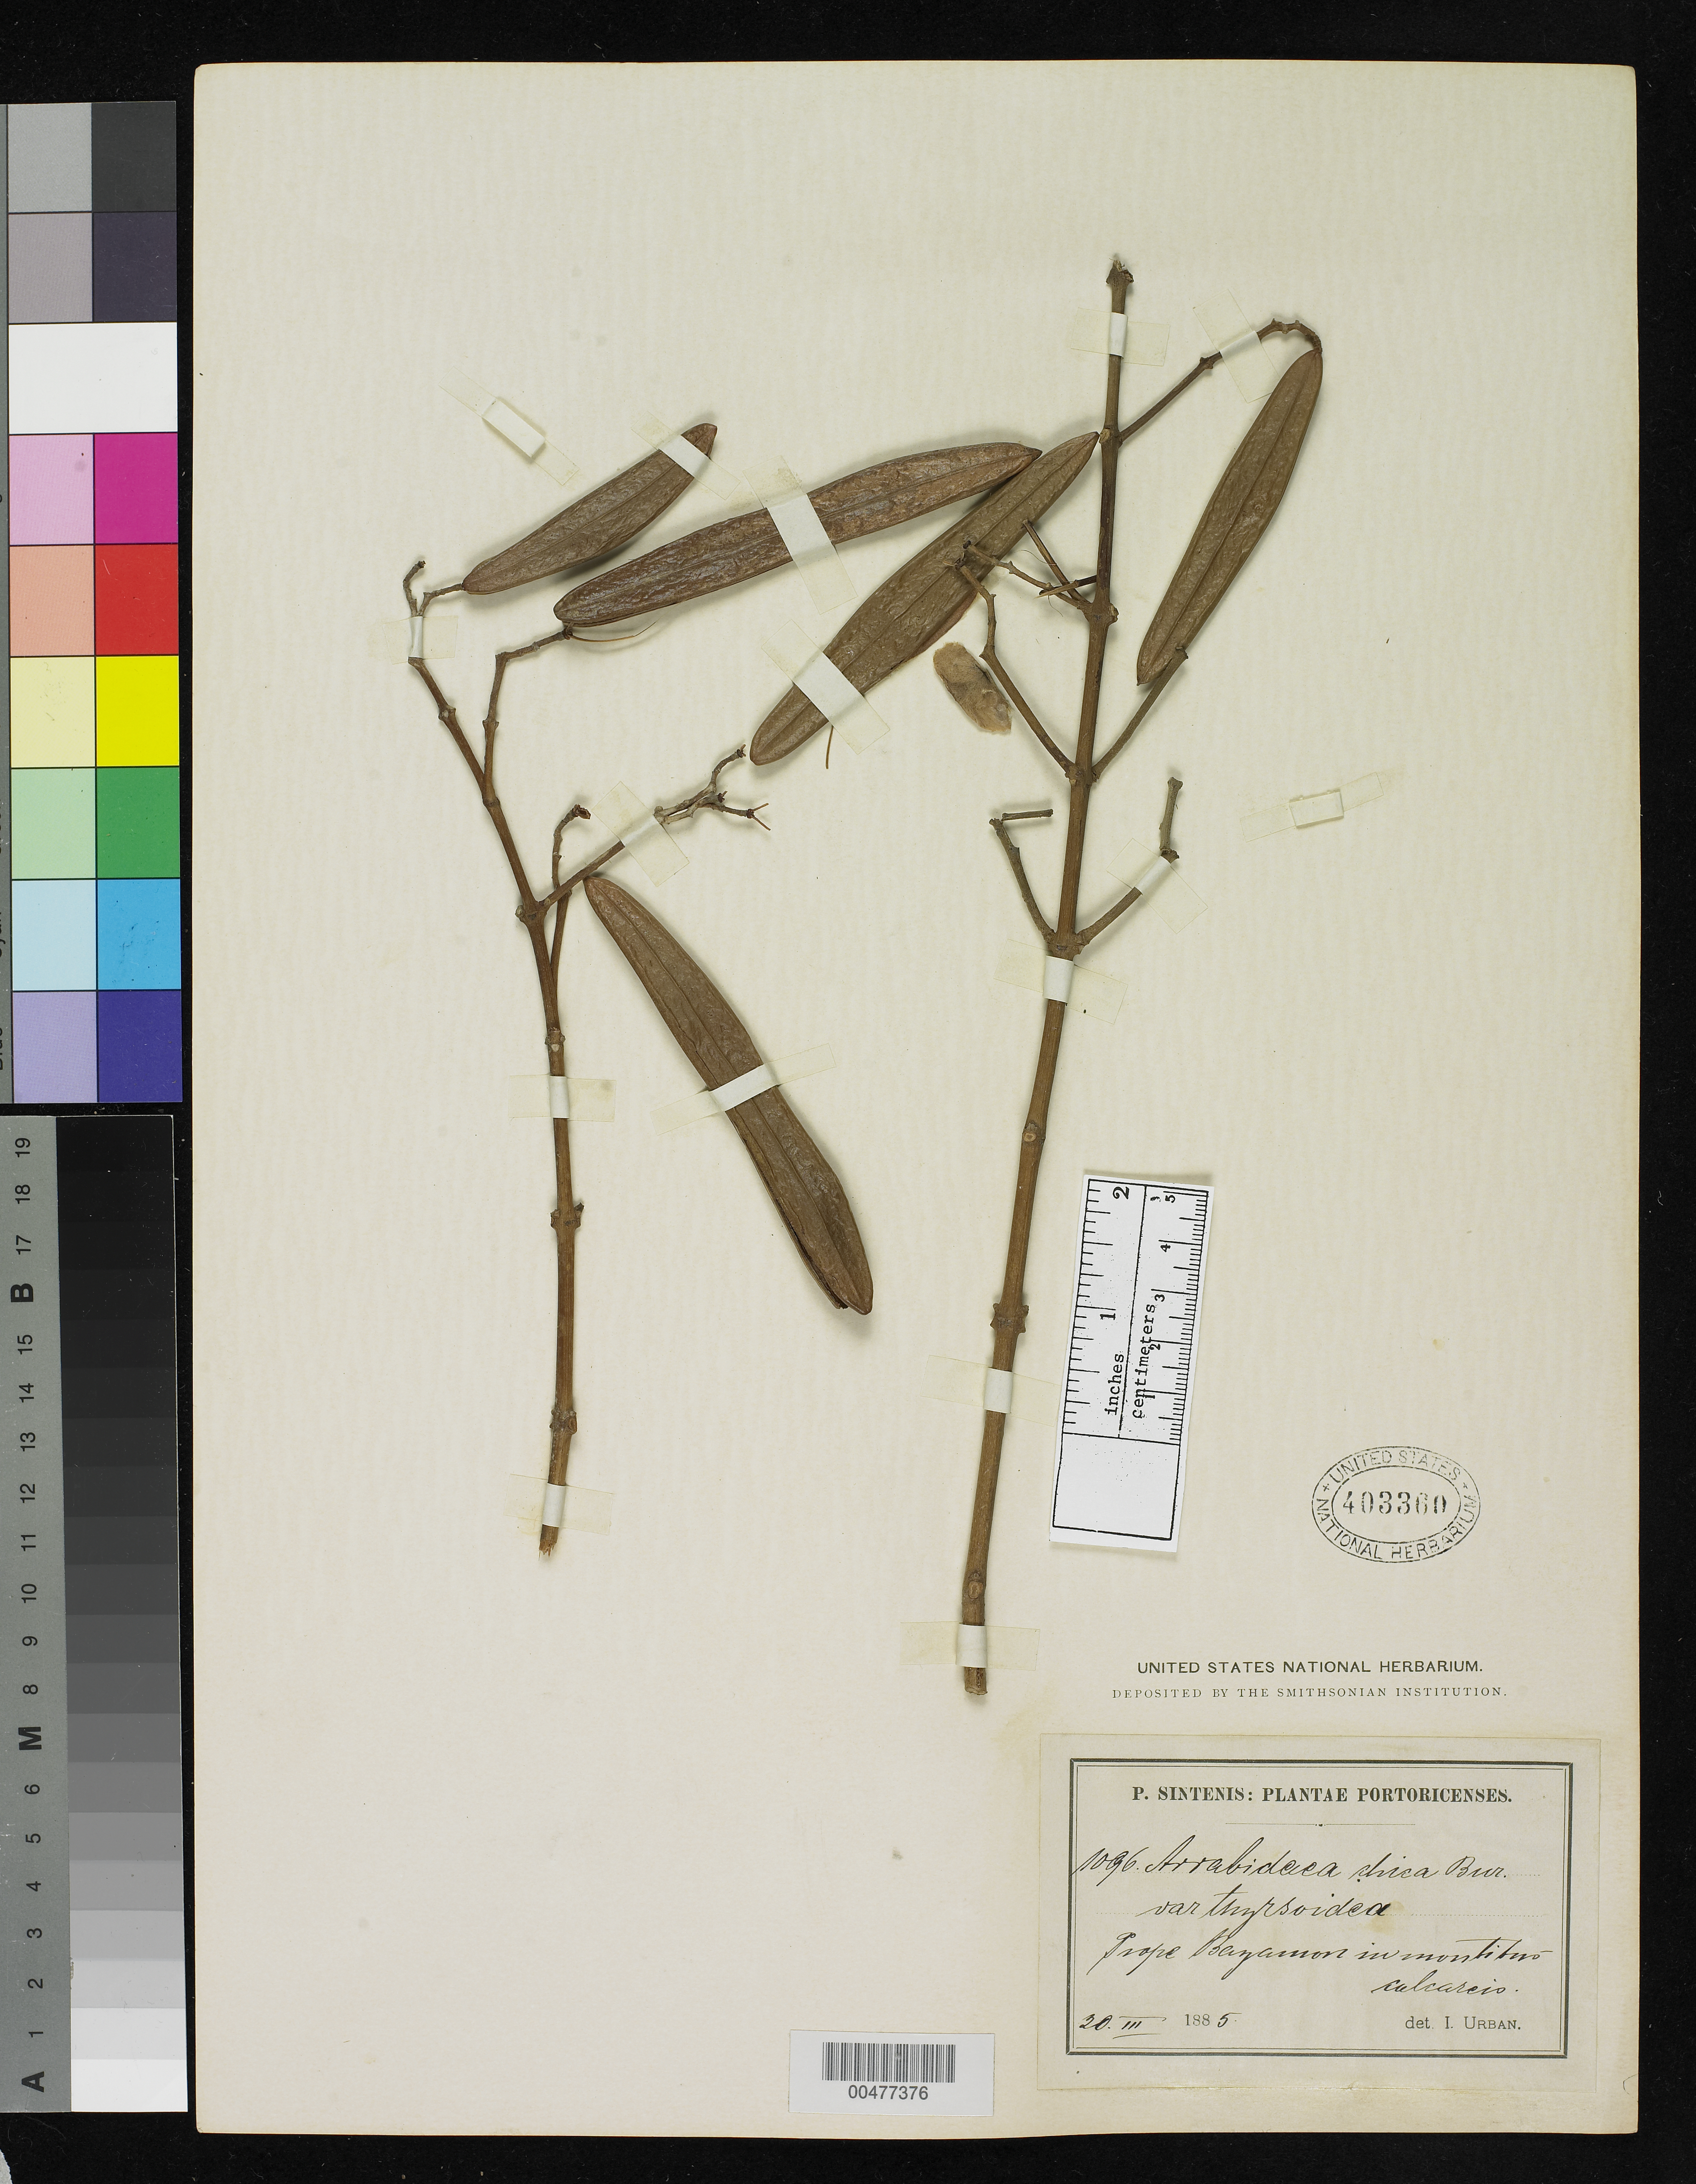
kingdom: Plantae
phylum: Tracheophyta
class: Magnoliopsida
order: Lamiales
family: Bignoniaceae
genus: Fridericia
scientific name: Fridericia chica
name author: (Bonpl.) L.G. Lohmann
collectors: P. Sintenis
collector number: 1096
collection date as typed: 20 Mar 1885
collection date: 1885-03-20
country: Puerto Rico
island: Greater Antilles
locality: Bayamón, on limestone hill.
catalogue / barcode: US 403360